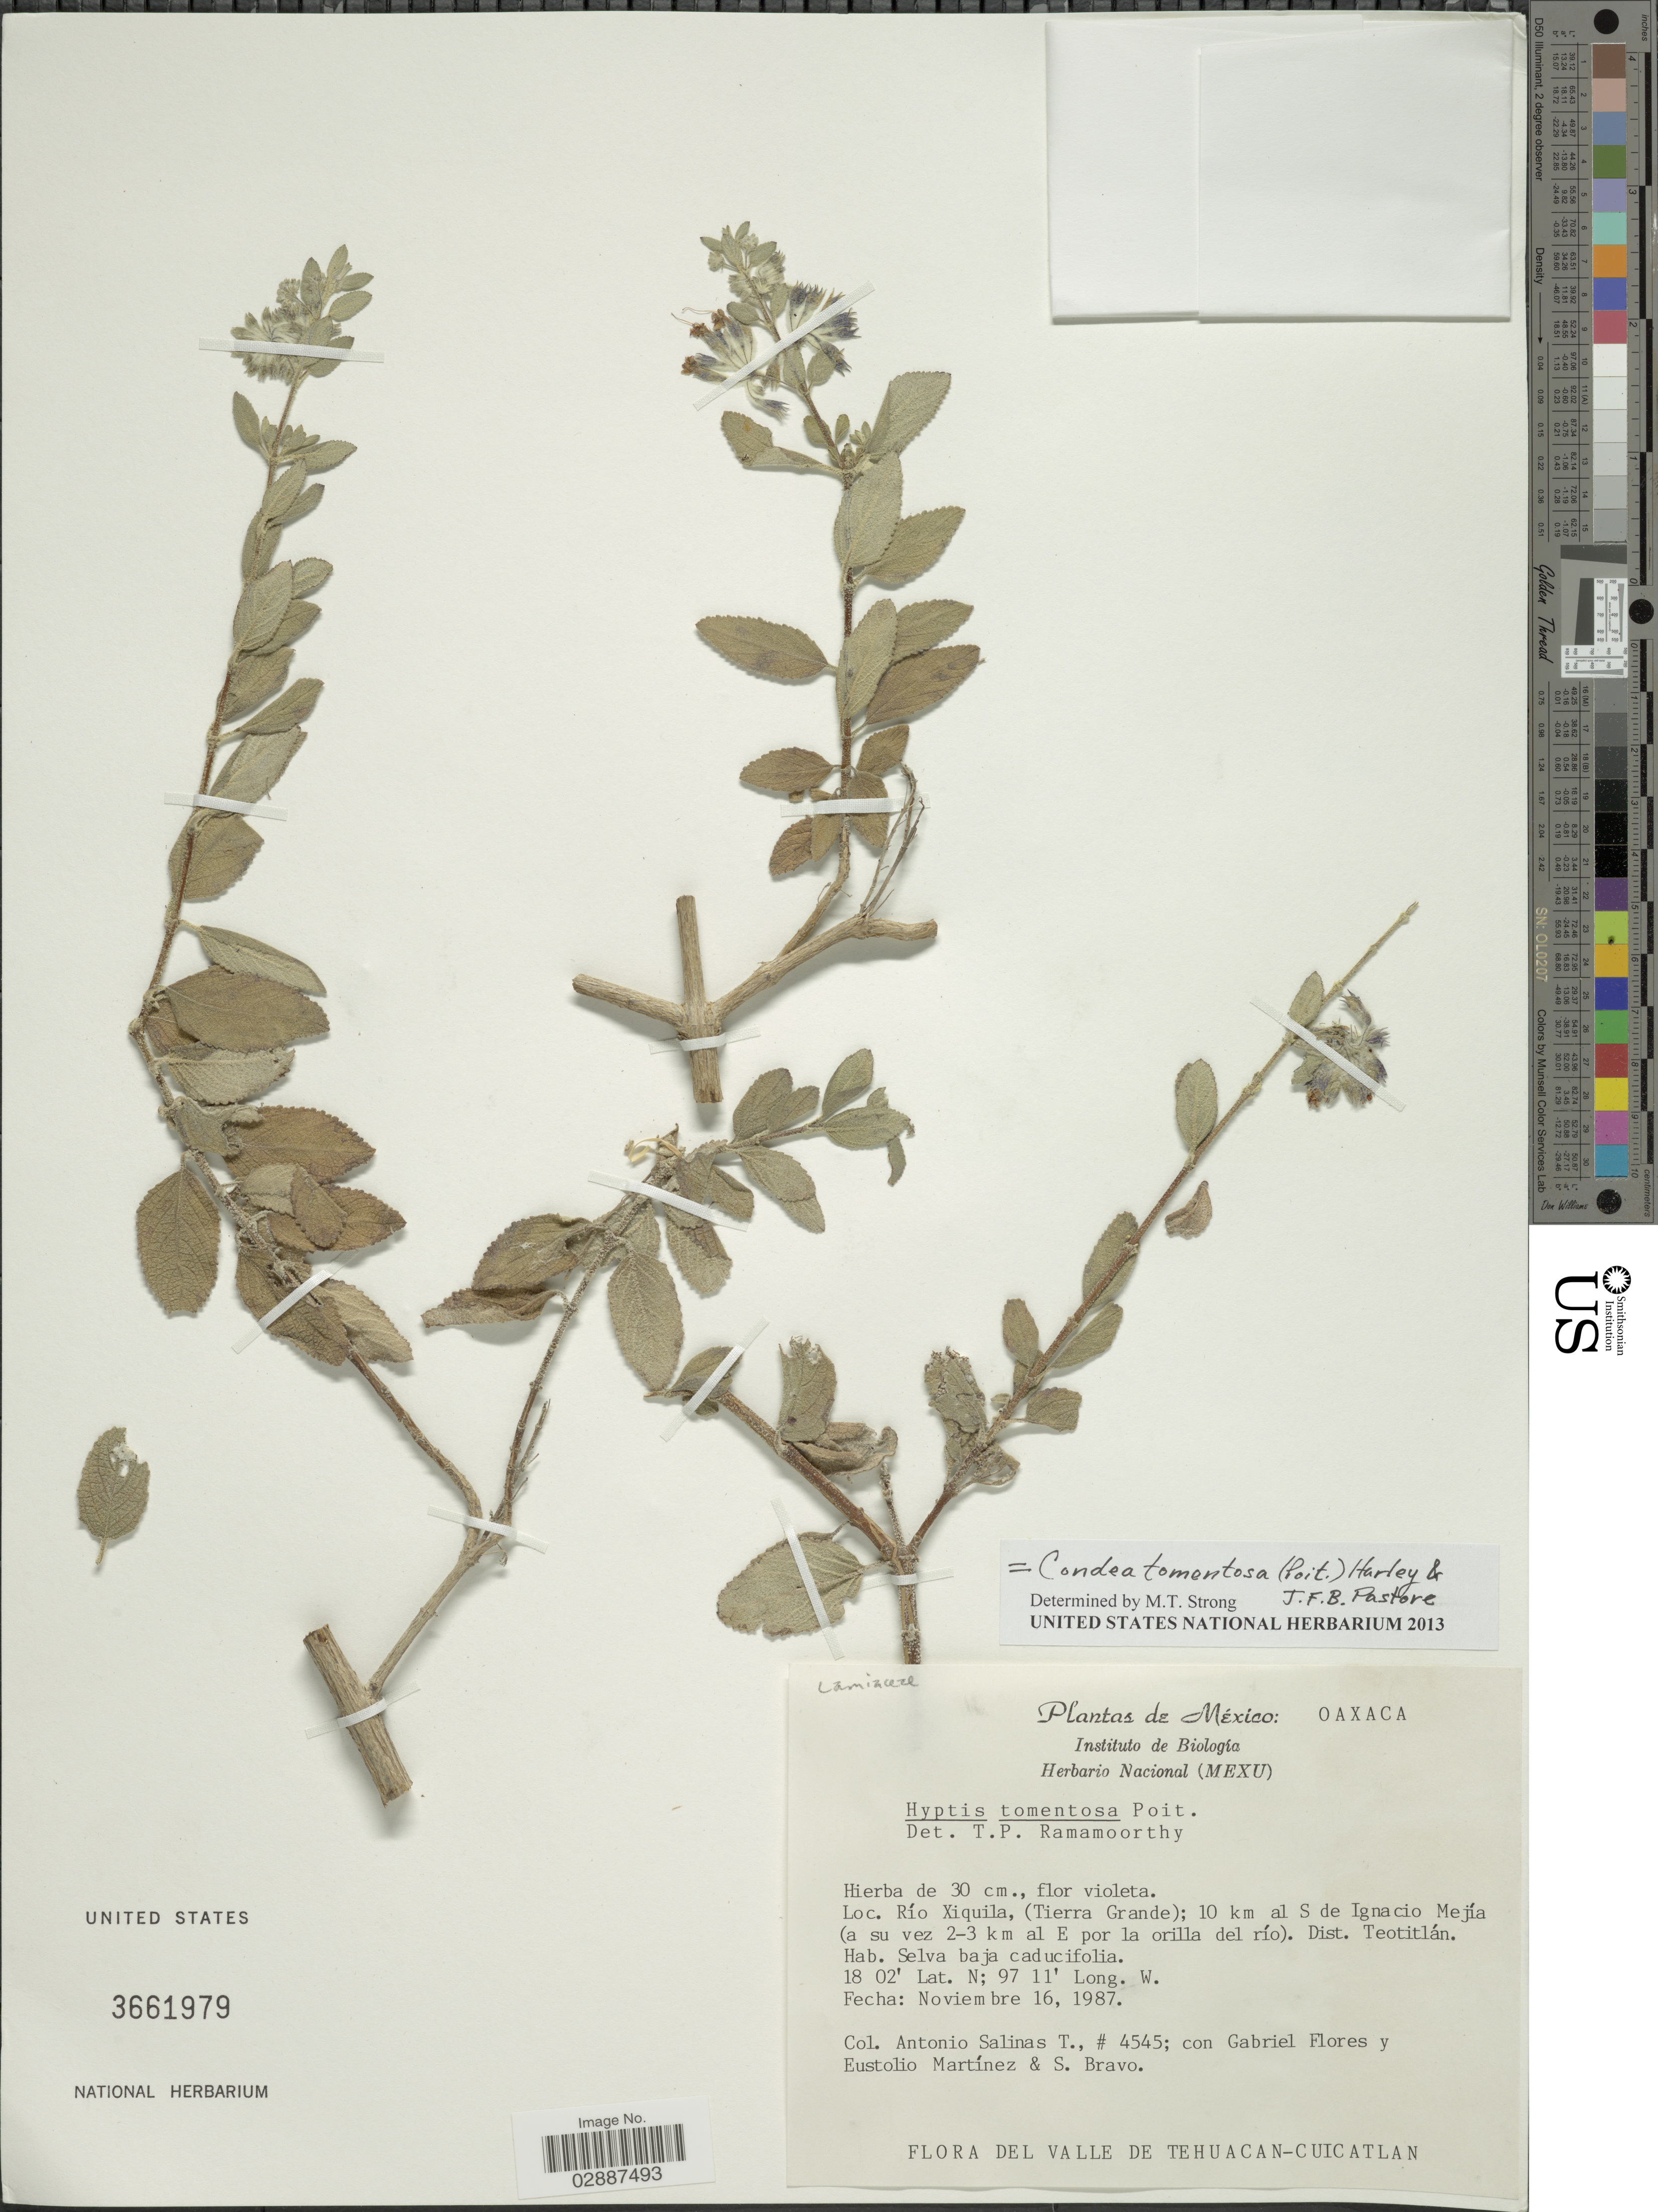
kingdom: Plantae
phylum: Tracheophyta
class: Magnoliopsida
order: Lamiales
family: Lamiaceae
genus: Condea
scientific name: Condea tomentosa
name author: (Poit.) Harley & J.F.B. Pastore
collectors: A. Salinas T., G. Flores F., E. Martínez & S. Bravo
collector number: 4545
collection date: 1987-11-16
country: Mexico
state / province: Oaxaca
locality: Río Xiquila, (Tierra Grande); 10 km al S de Ignacio Mejía (a su vez 2-3 km al E por la orilla del río). Dist. Teotitlán.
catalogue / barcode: US 3661979